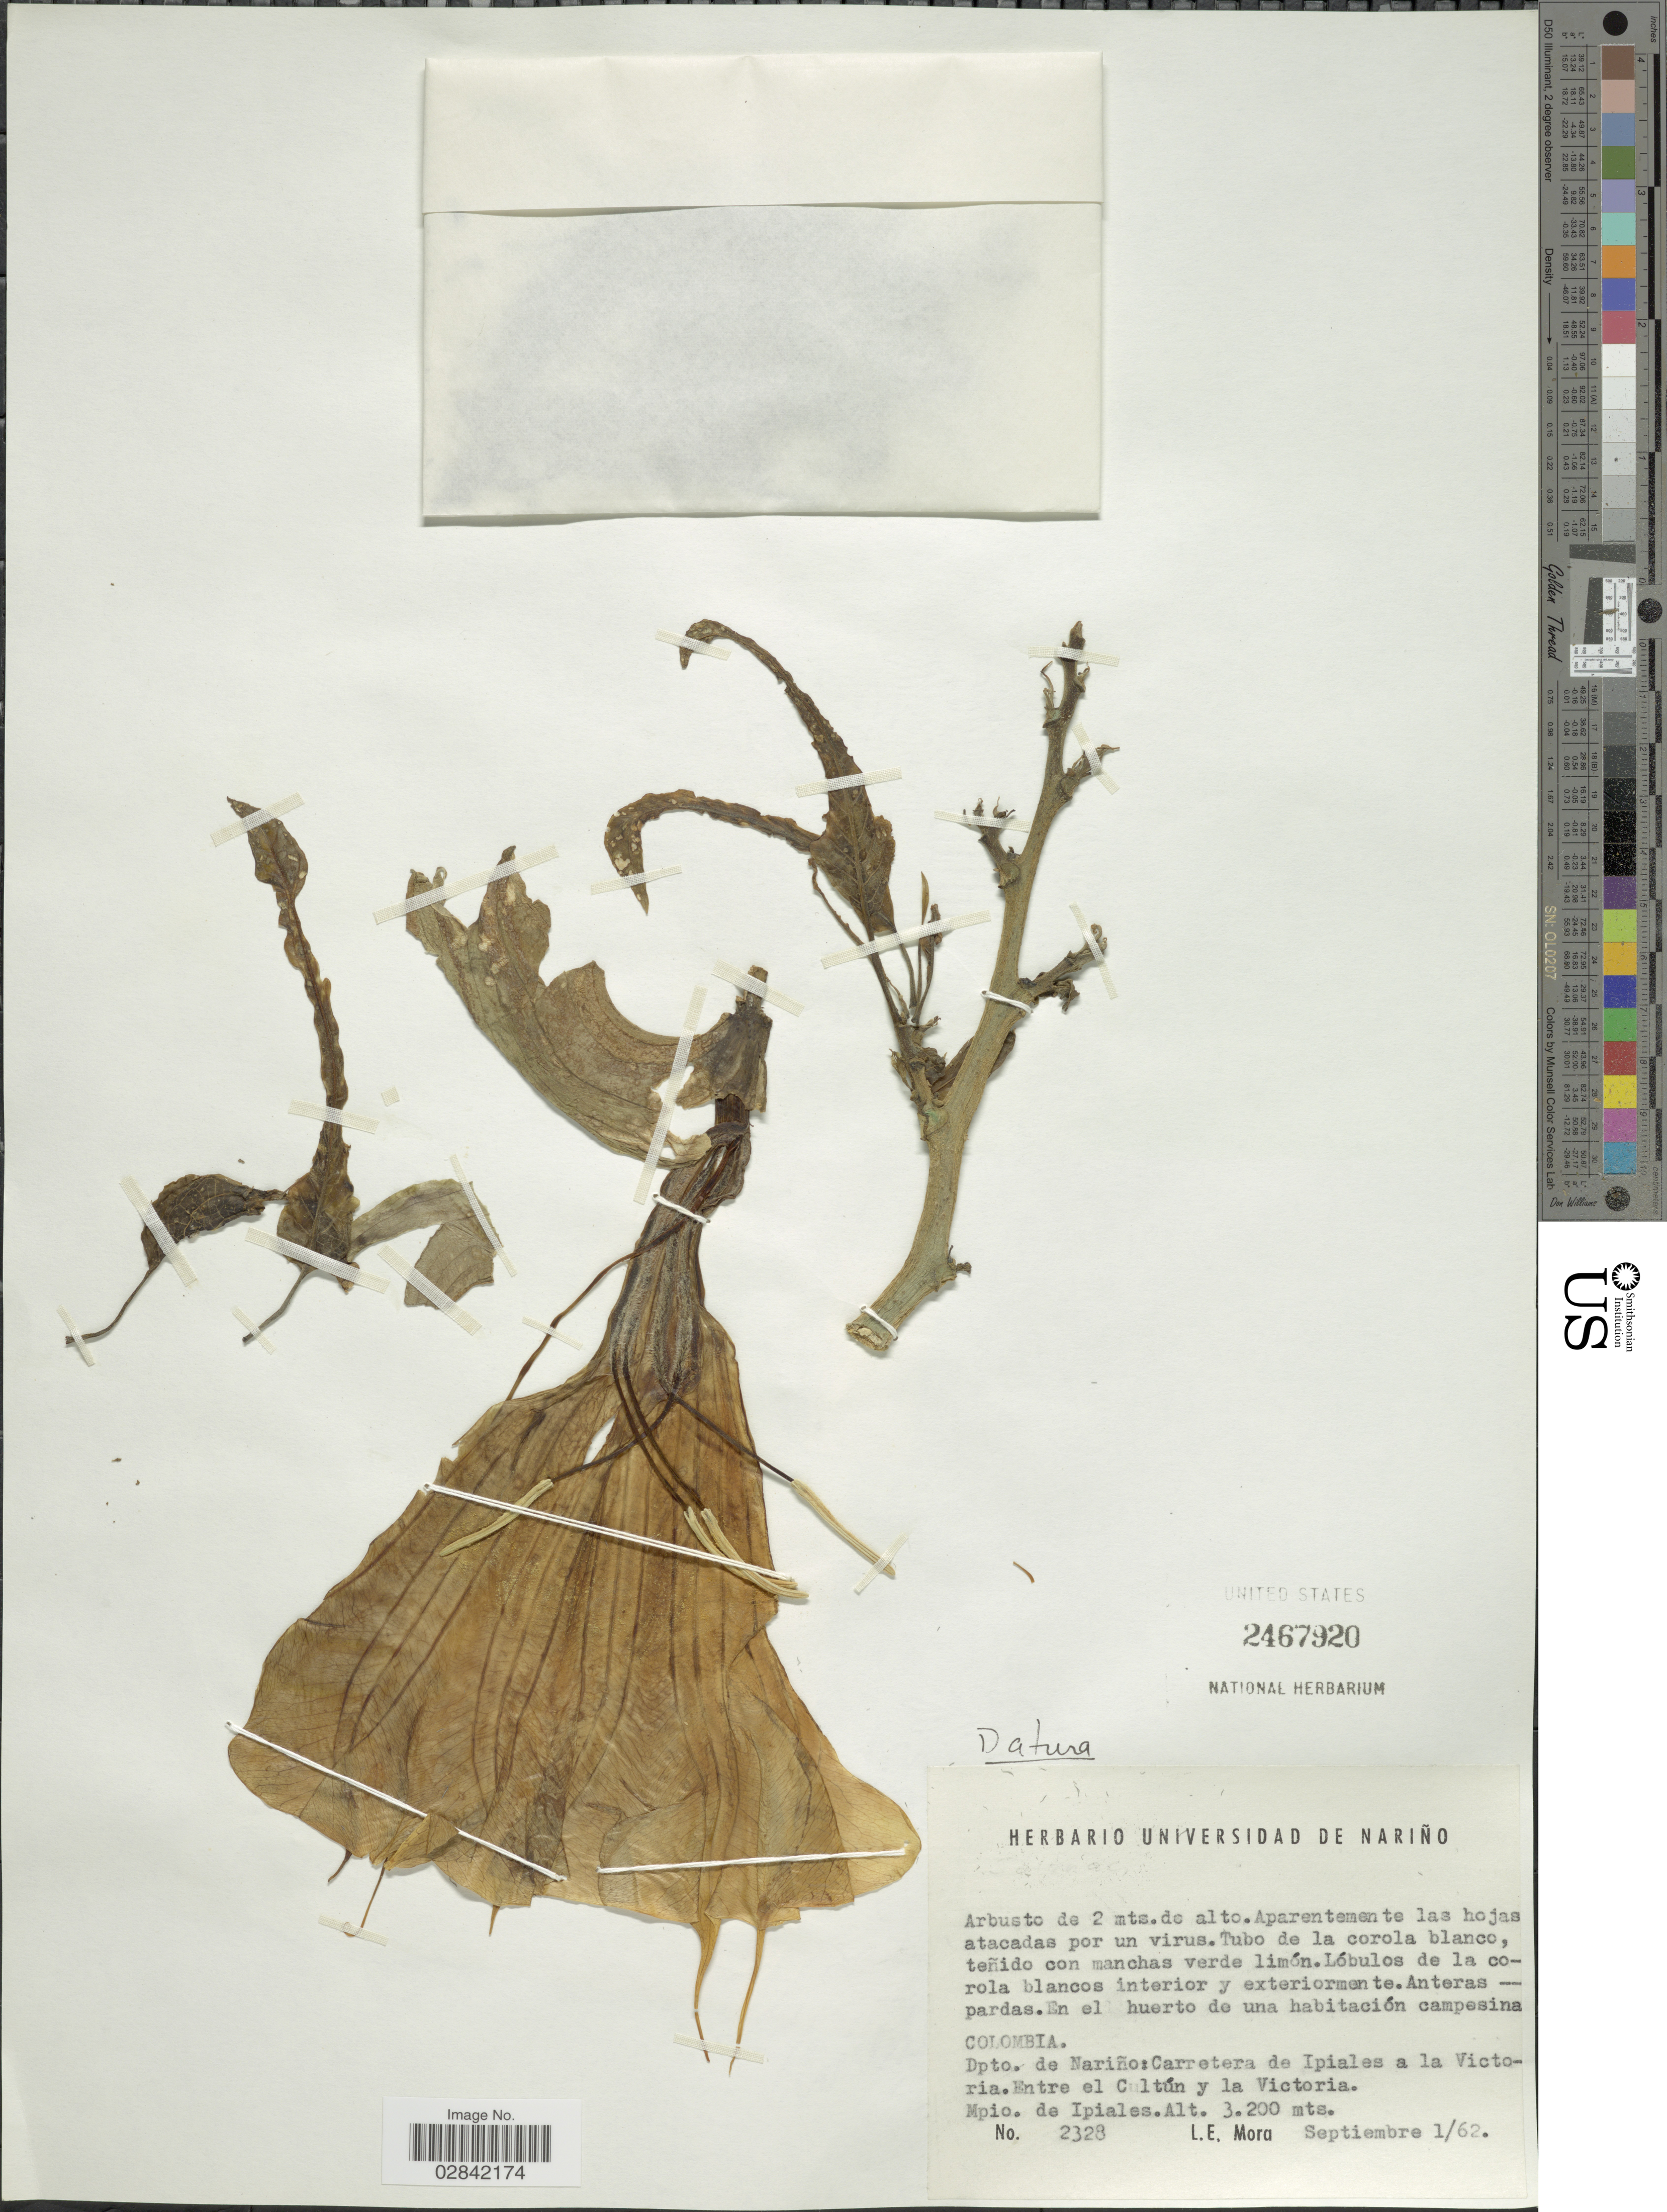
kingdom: Plantae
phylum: Tracheophyta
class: Magnoliopsida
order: Solanales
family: Solanaceae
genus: Brugmansia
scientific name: Brugmansia sp.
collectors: L. Mora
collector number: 2328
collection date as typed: Transcribed d/m/y: 1/9/62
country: Colombia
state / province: Nariño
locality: Dpto. de Nariño: Carretera de Ipiales a la Victoria, Entre el Cultún y la Victoria, Mpio. de Ipiales.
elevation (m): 3200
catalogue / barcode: US 2467920